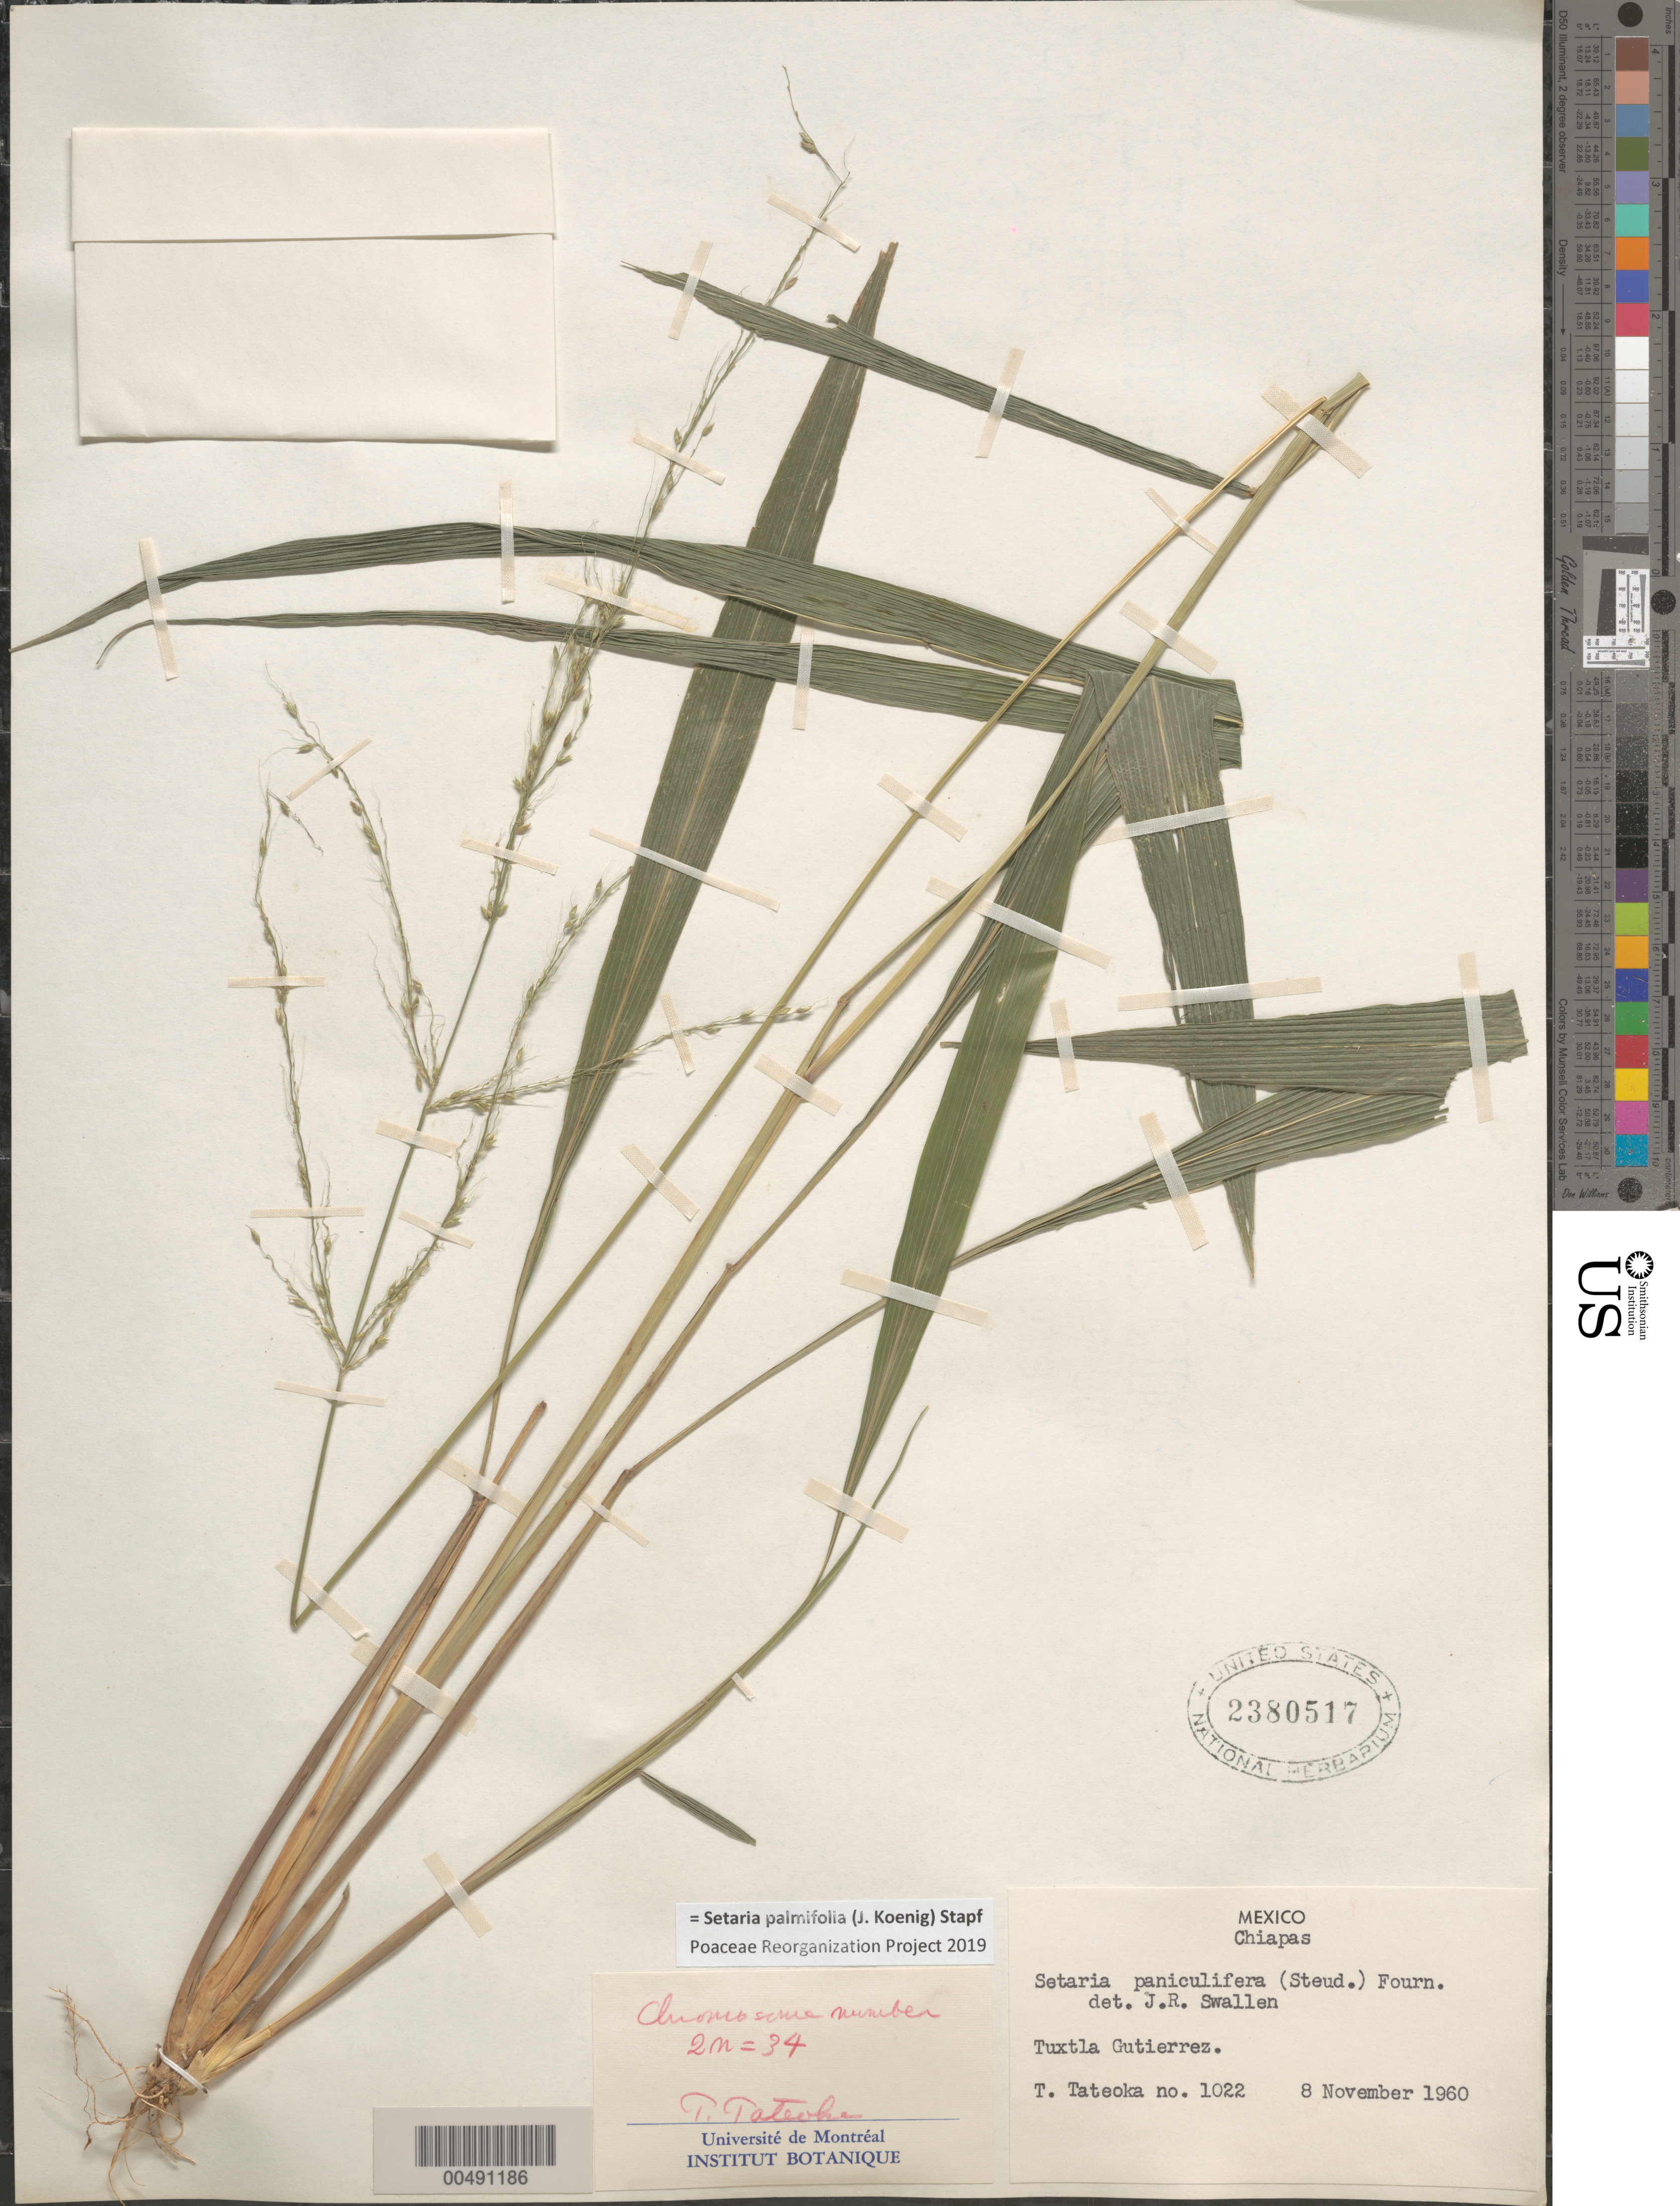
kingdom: Plantae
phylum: Tracheophyta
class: Liliopsida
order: Poales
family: Poaceae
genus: Setaria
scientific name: Setaria palmifolia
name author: (J. Koenig) Stapf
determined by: Poaceae Reorganization Project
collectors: T. Tateoka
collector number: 1022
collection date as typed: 8 Nov 1960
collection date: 1960-11-08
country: Mexico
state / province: Chiapas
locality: Tuxtla Gutierrez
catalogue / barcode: US 2380517